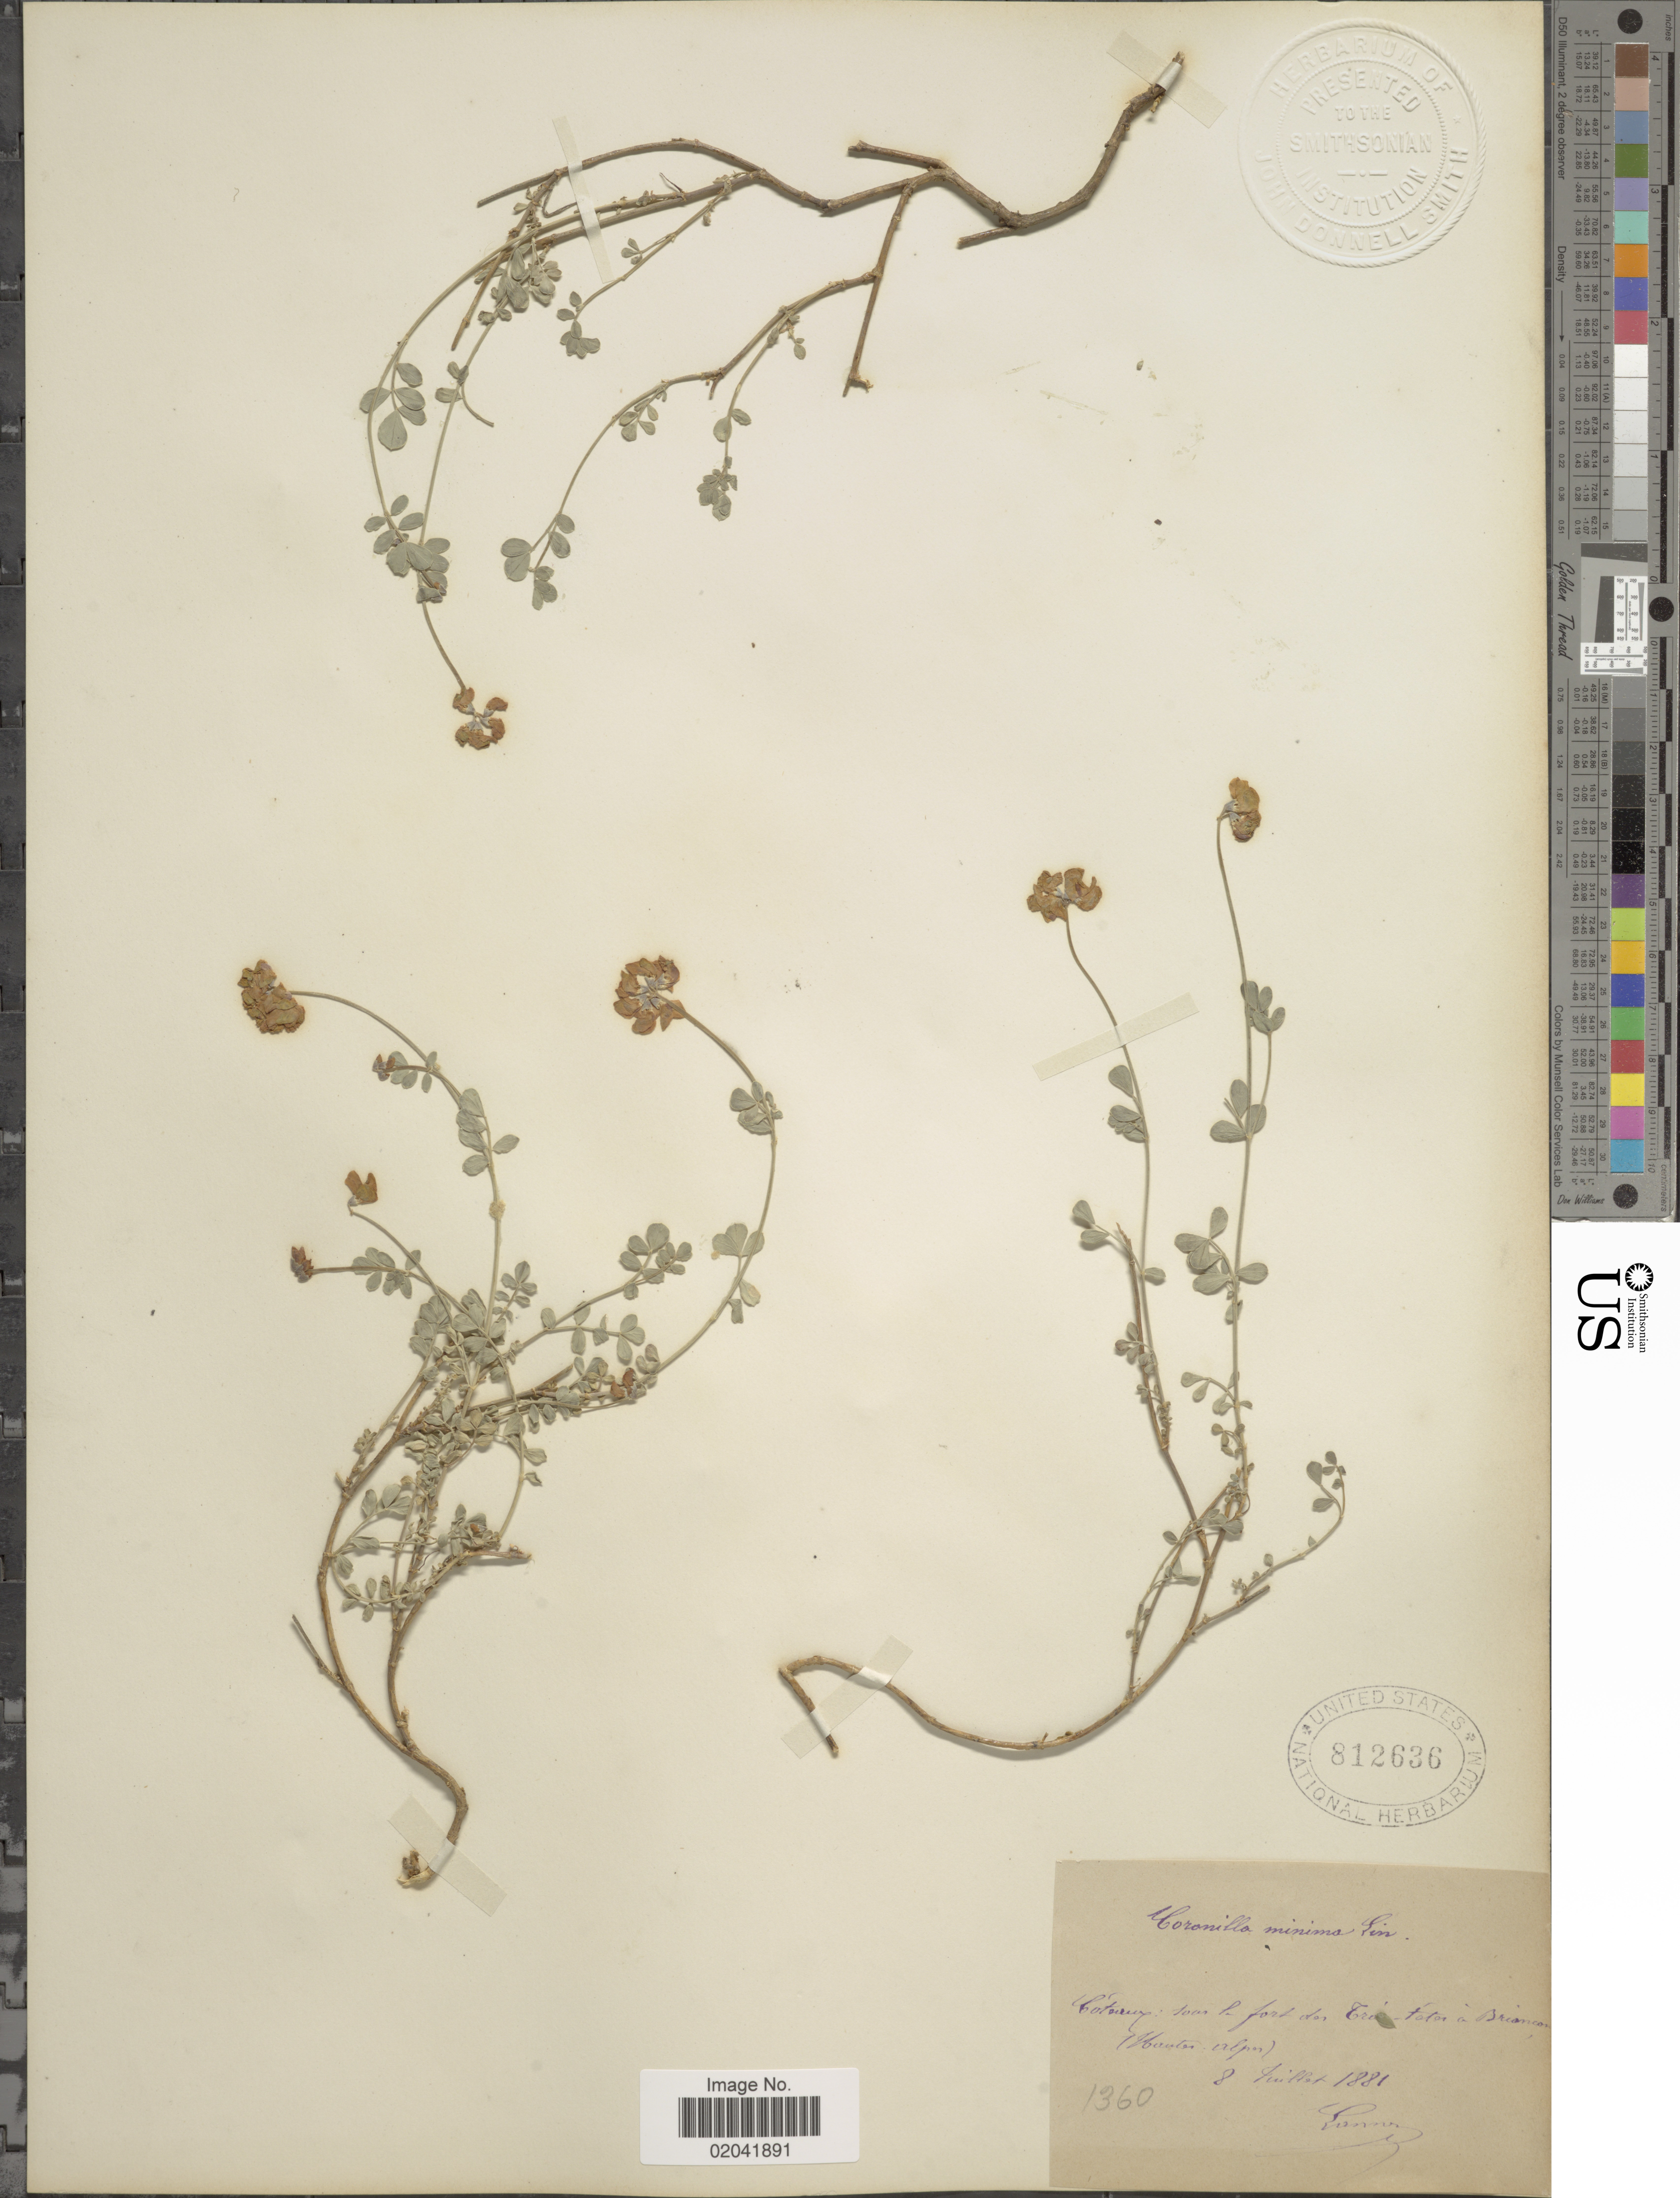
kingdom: Plantae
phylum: Tracheophyta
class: Magnoliopsida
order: Fabales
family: Fabaceae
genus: Coronilla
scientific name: Coronilla minima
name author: L.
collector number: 1360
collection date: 1881-07-08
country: France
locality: Coto [illegible text]: sour le fort des tre-toter a Briancon [interpreted] (Hautes Alpes)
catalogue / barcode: US 812636